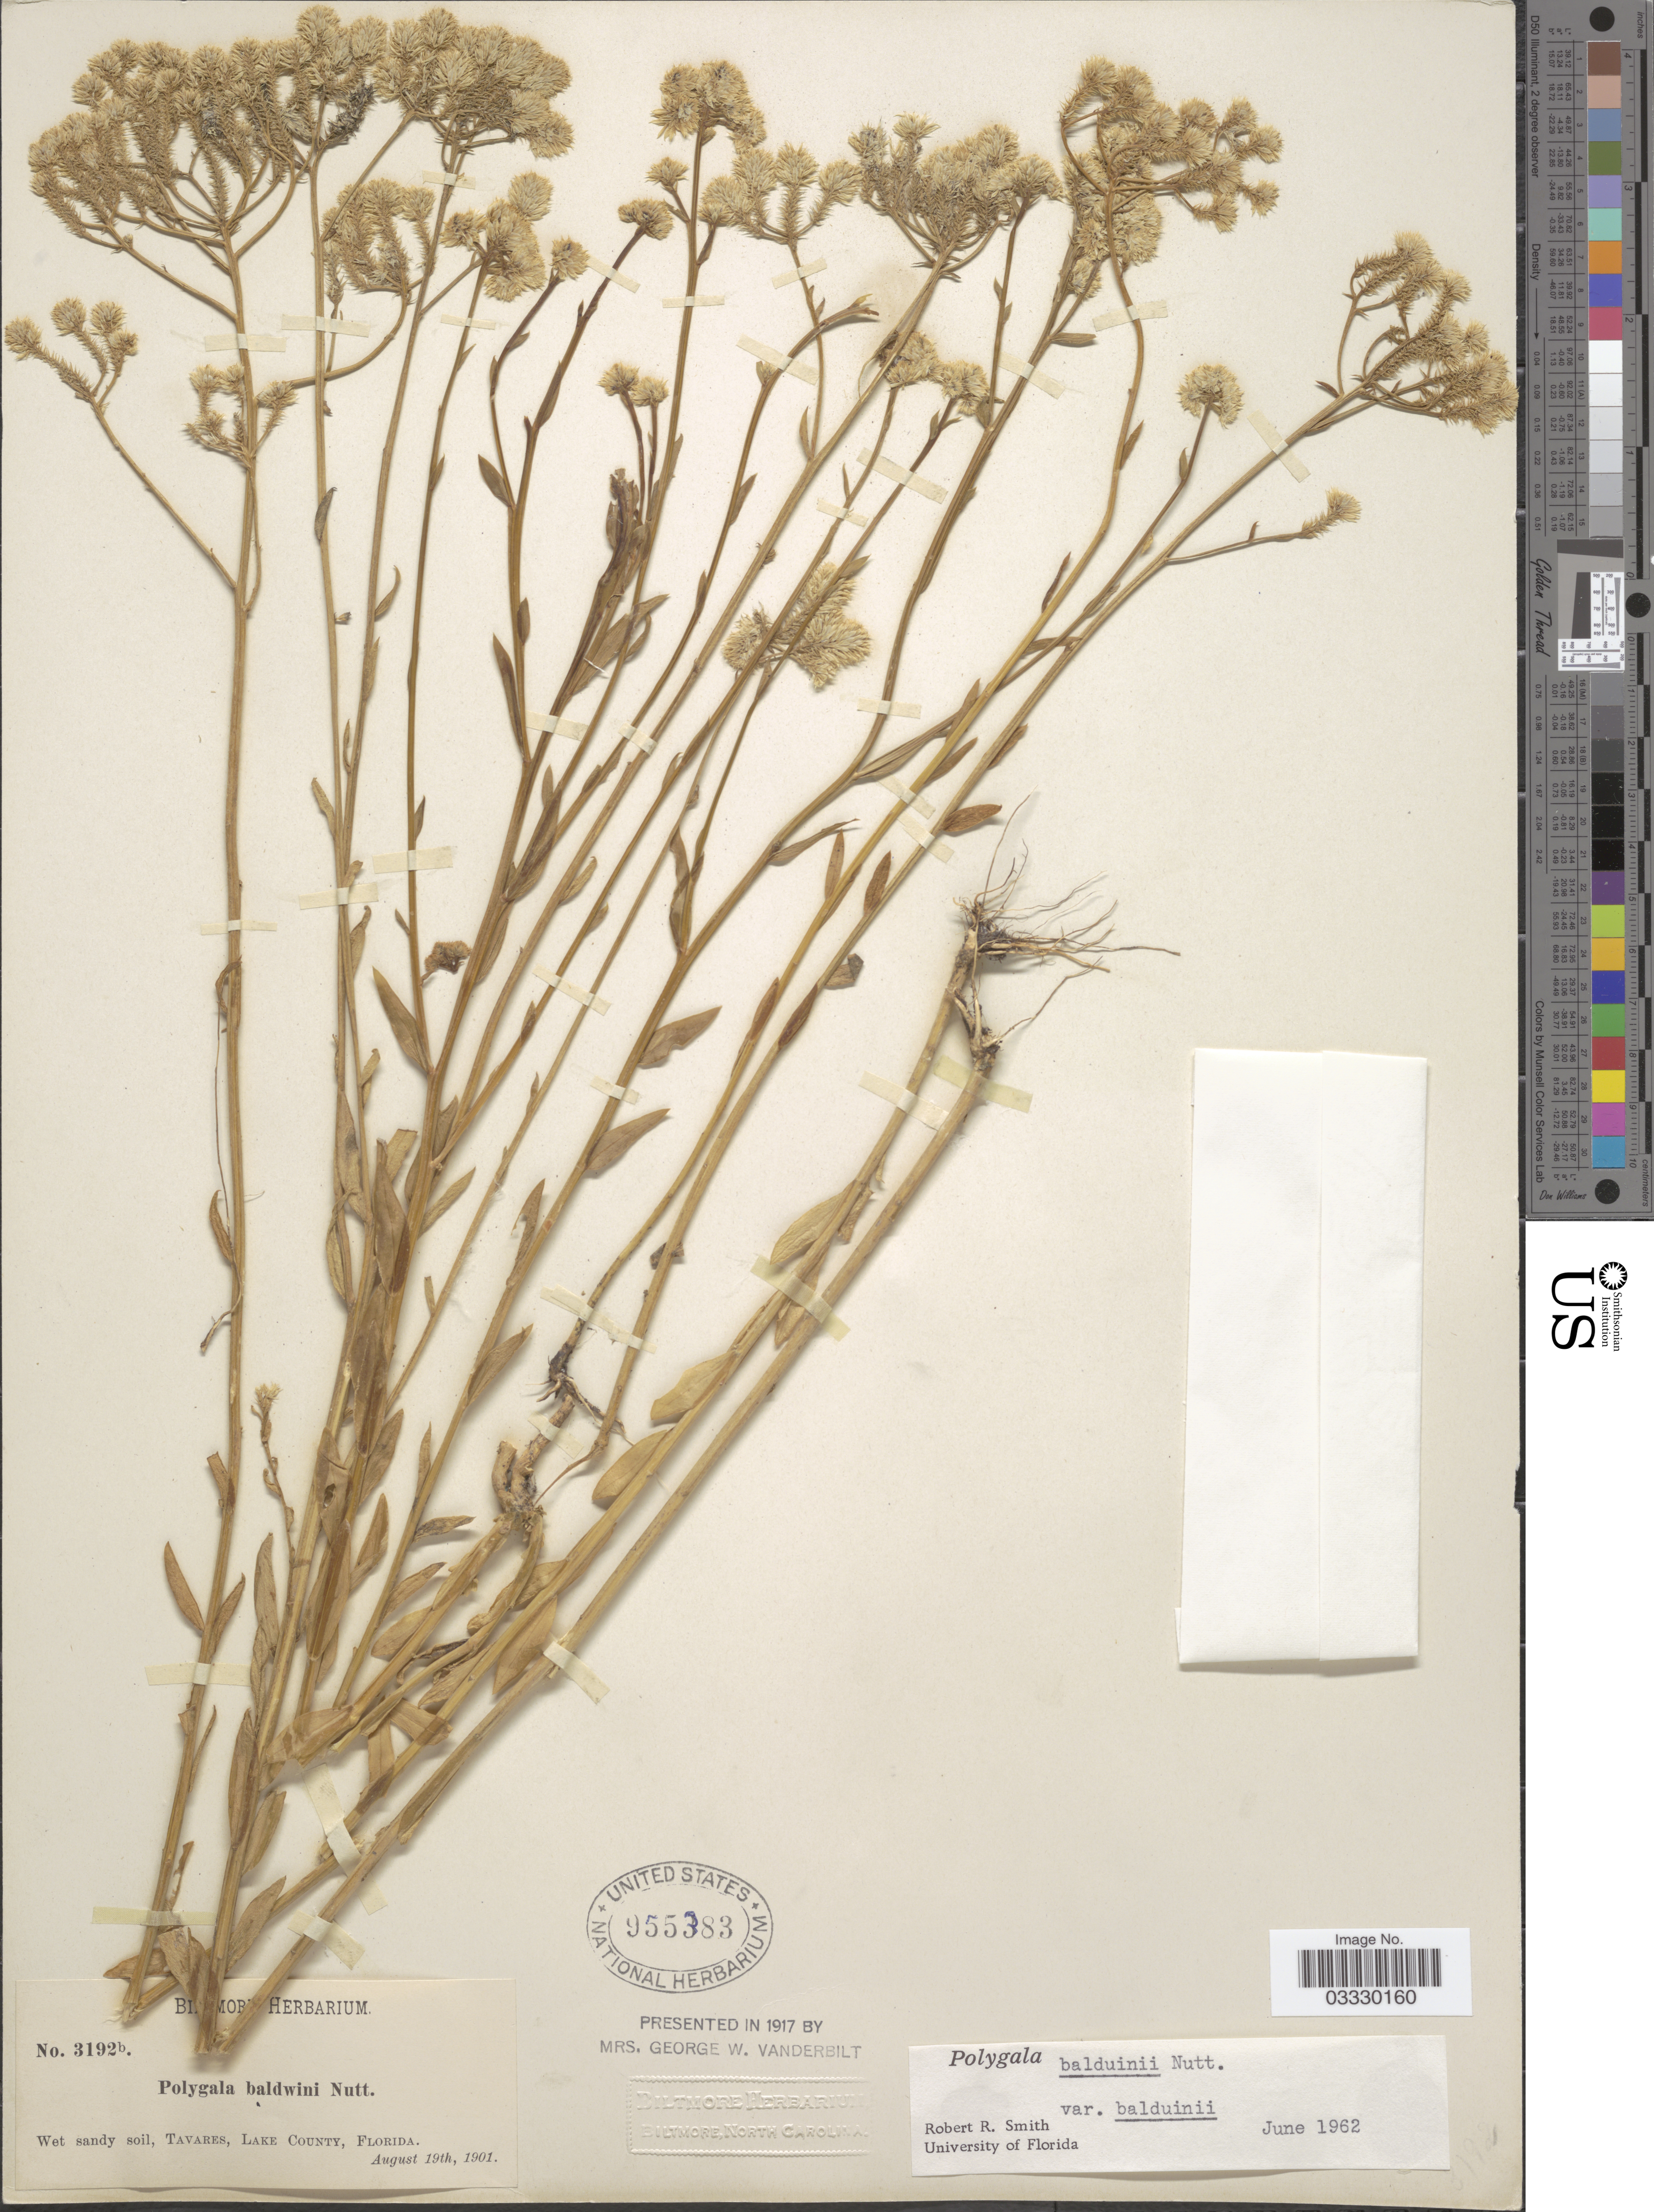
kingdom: Plantae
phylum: Tracheophyta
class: Magnoliopsida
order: Fabales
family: Polygalaceae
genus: Polygala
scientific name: Polygala balduinii var. balduinii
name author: Nutt.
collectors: ex herb. Biltmore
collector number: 3192b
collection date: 1901-08-19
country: United States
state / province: Florida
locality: Tavares, Lake County.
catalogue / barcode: US 955383